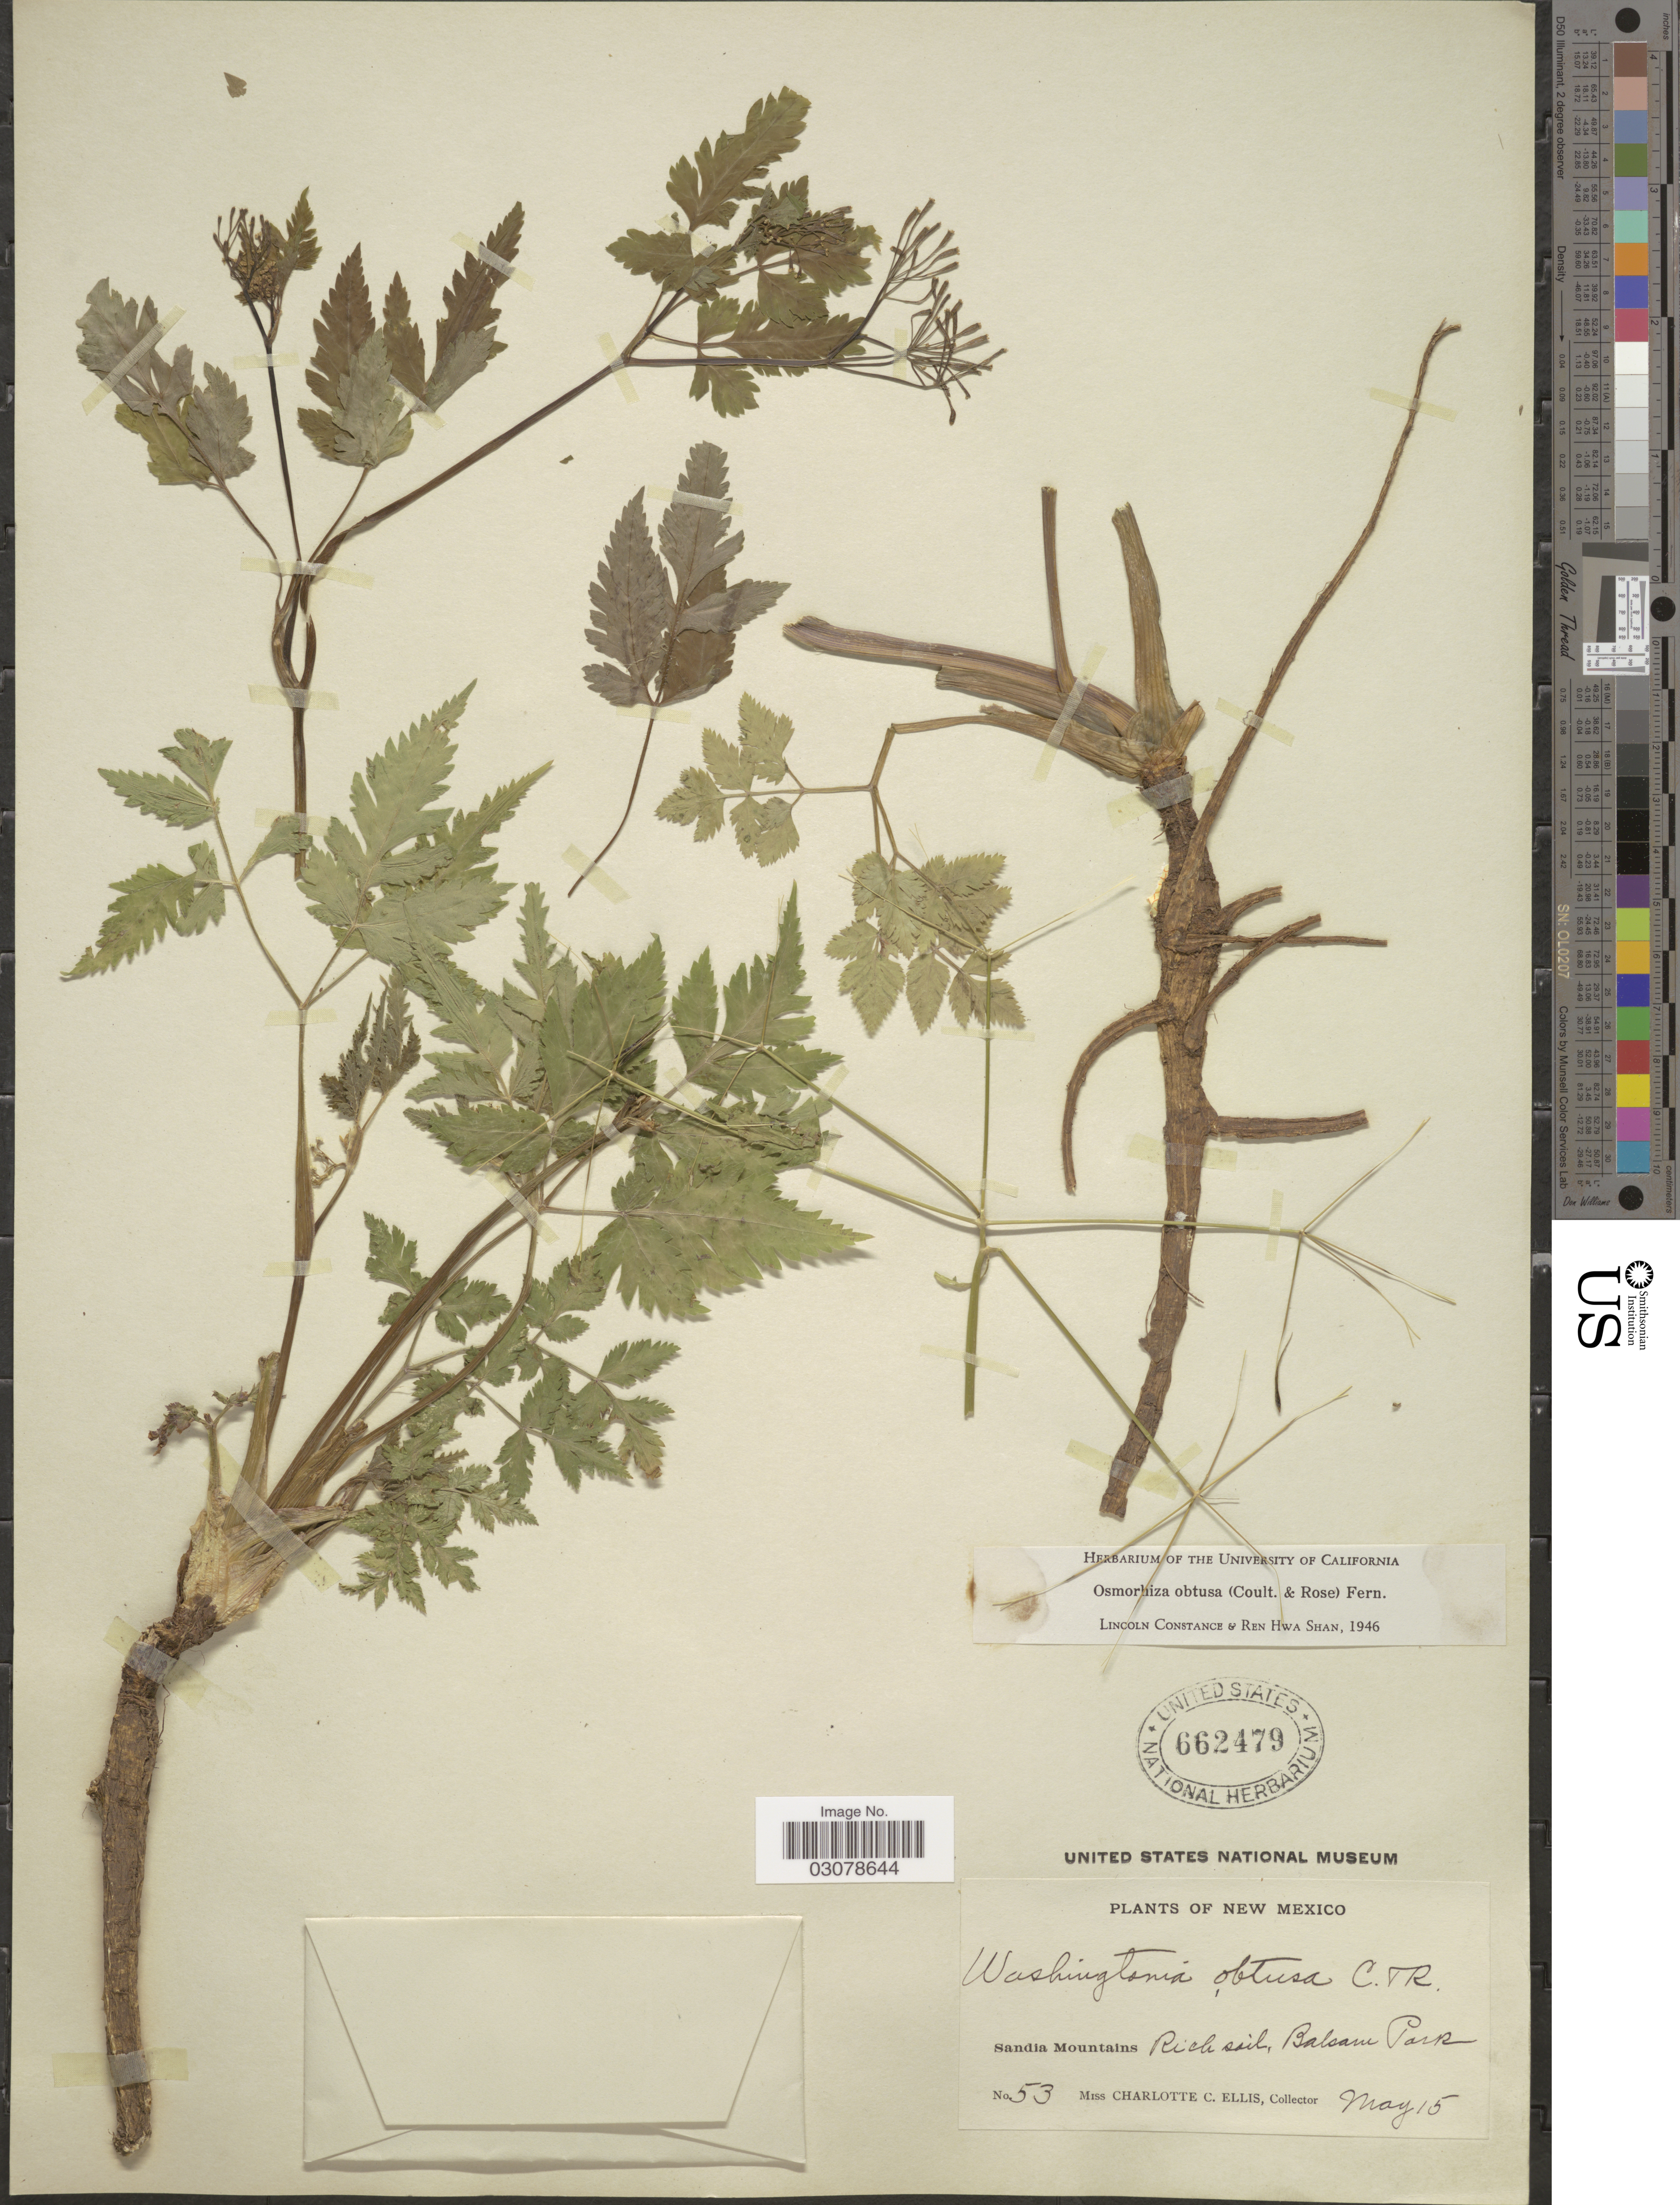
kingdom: Plantae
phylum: Tracheophyta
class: Magnoliopsida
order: Apiales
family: Apiaceae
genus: Osmorhiza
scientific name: Osmorhiza obtusa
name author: (J.M. Coult. & Rose) Fernald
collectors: C. C. Ellis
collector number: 53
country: United States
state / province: New Mexico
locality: Sandia Mountains. Rich soil, Balsam Park.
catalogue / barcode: US 662479